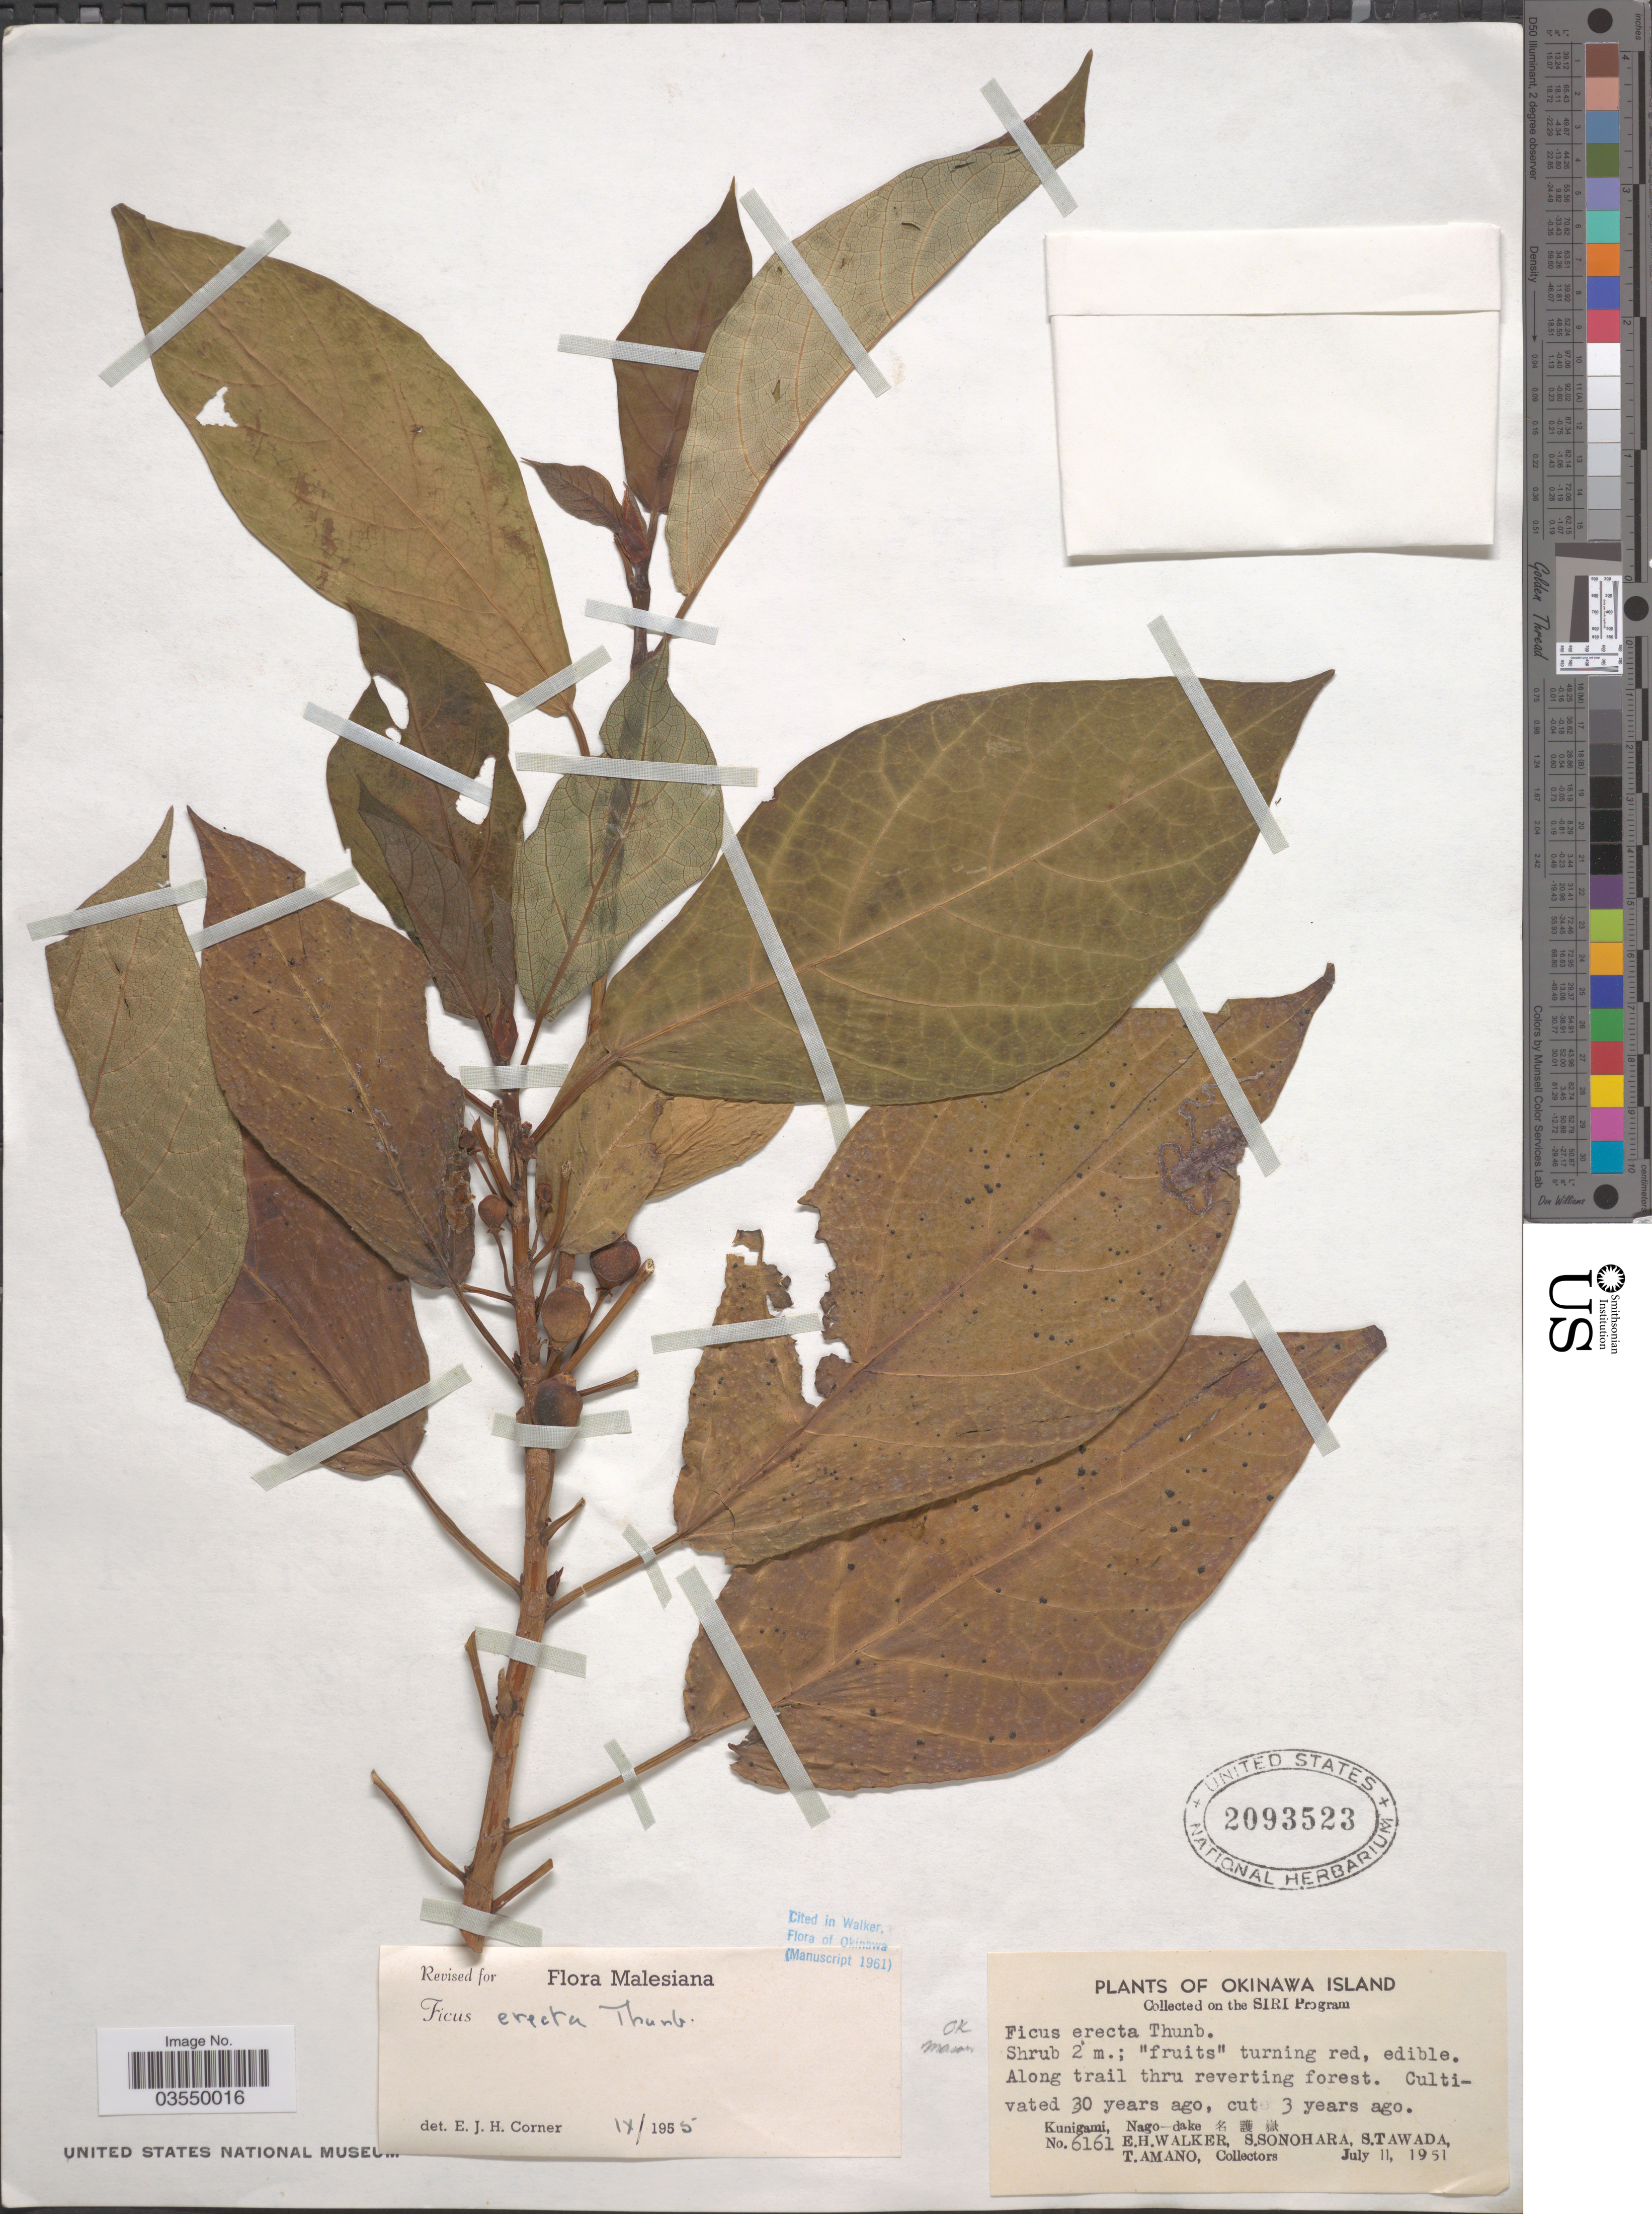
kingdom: Plantae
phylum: Tracheophyta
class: Magnoliopsida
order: Rosales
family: Moraceae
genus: Ficus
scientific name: Ficus erecta var. erecta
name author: Thunb.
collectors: E. H. Walker, S. Sonohara, S. Tawada & T. Amano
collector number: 6161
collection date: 1951-07-11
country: Japan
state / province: Okinawa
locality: Okinawa Island. Kunigami, Nago-dake X.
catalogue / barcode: US 2093523